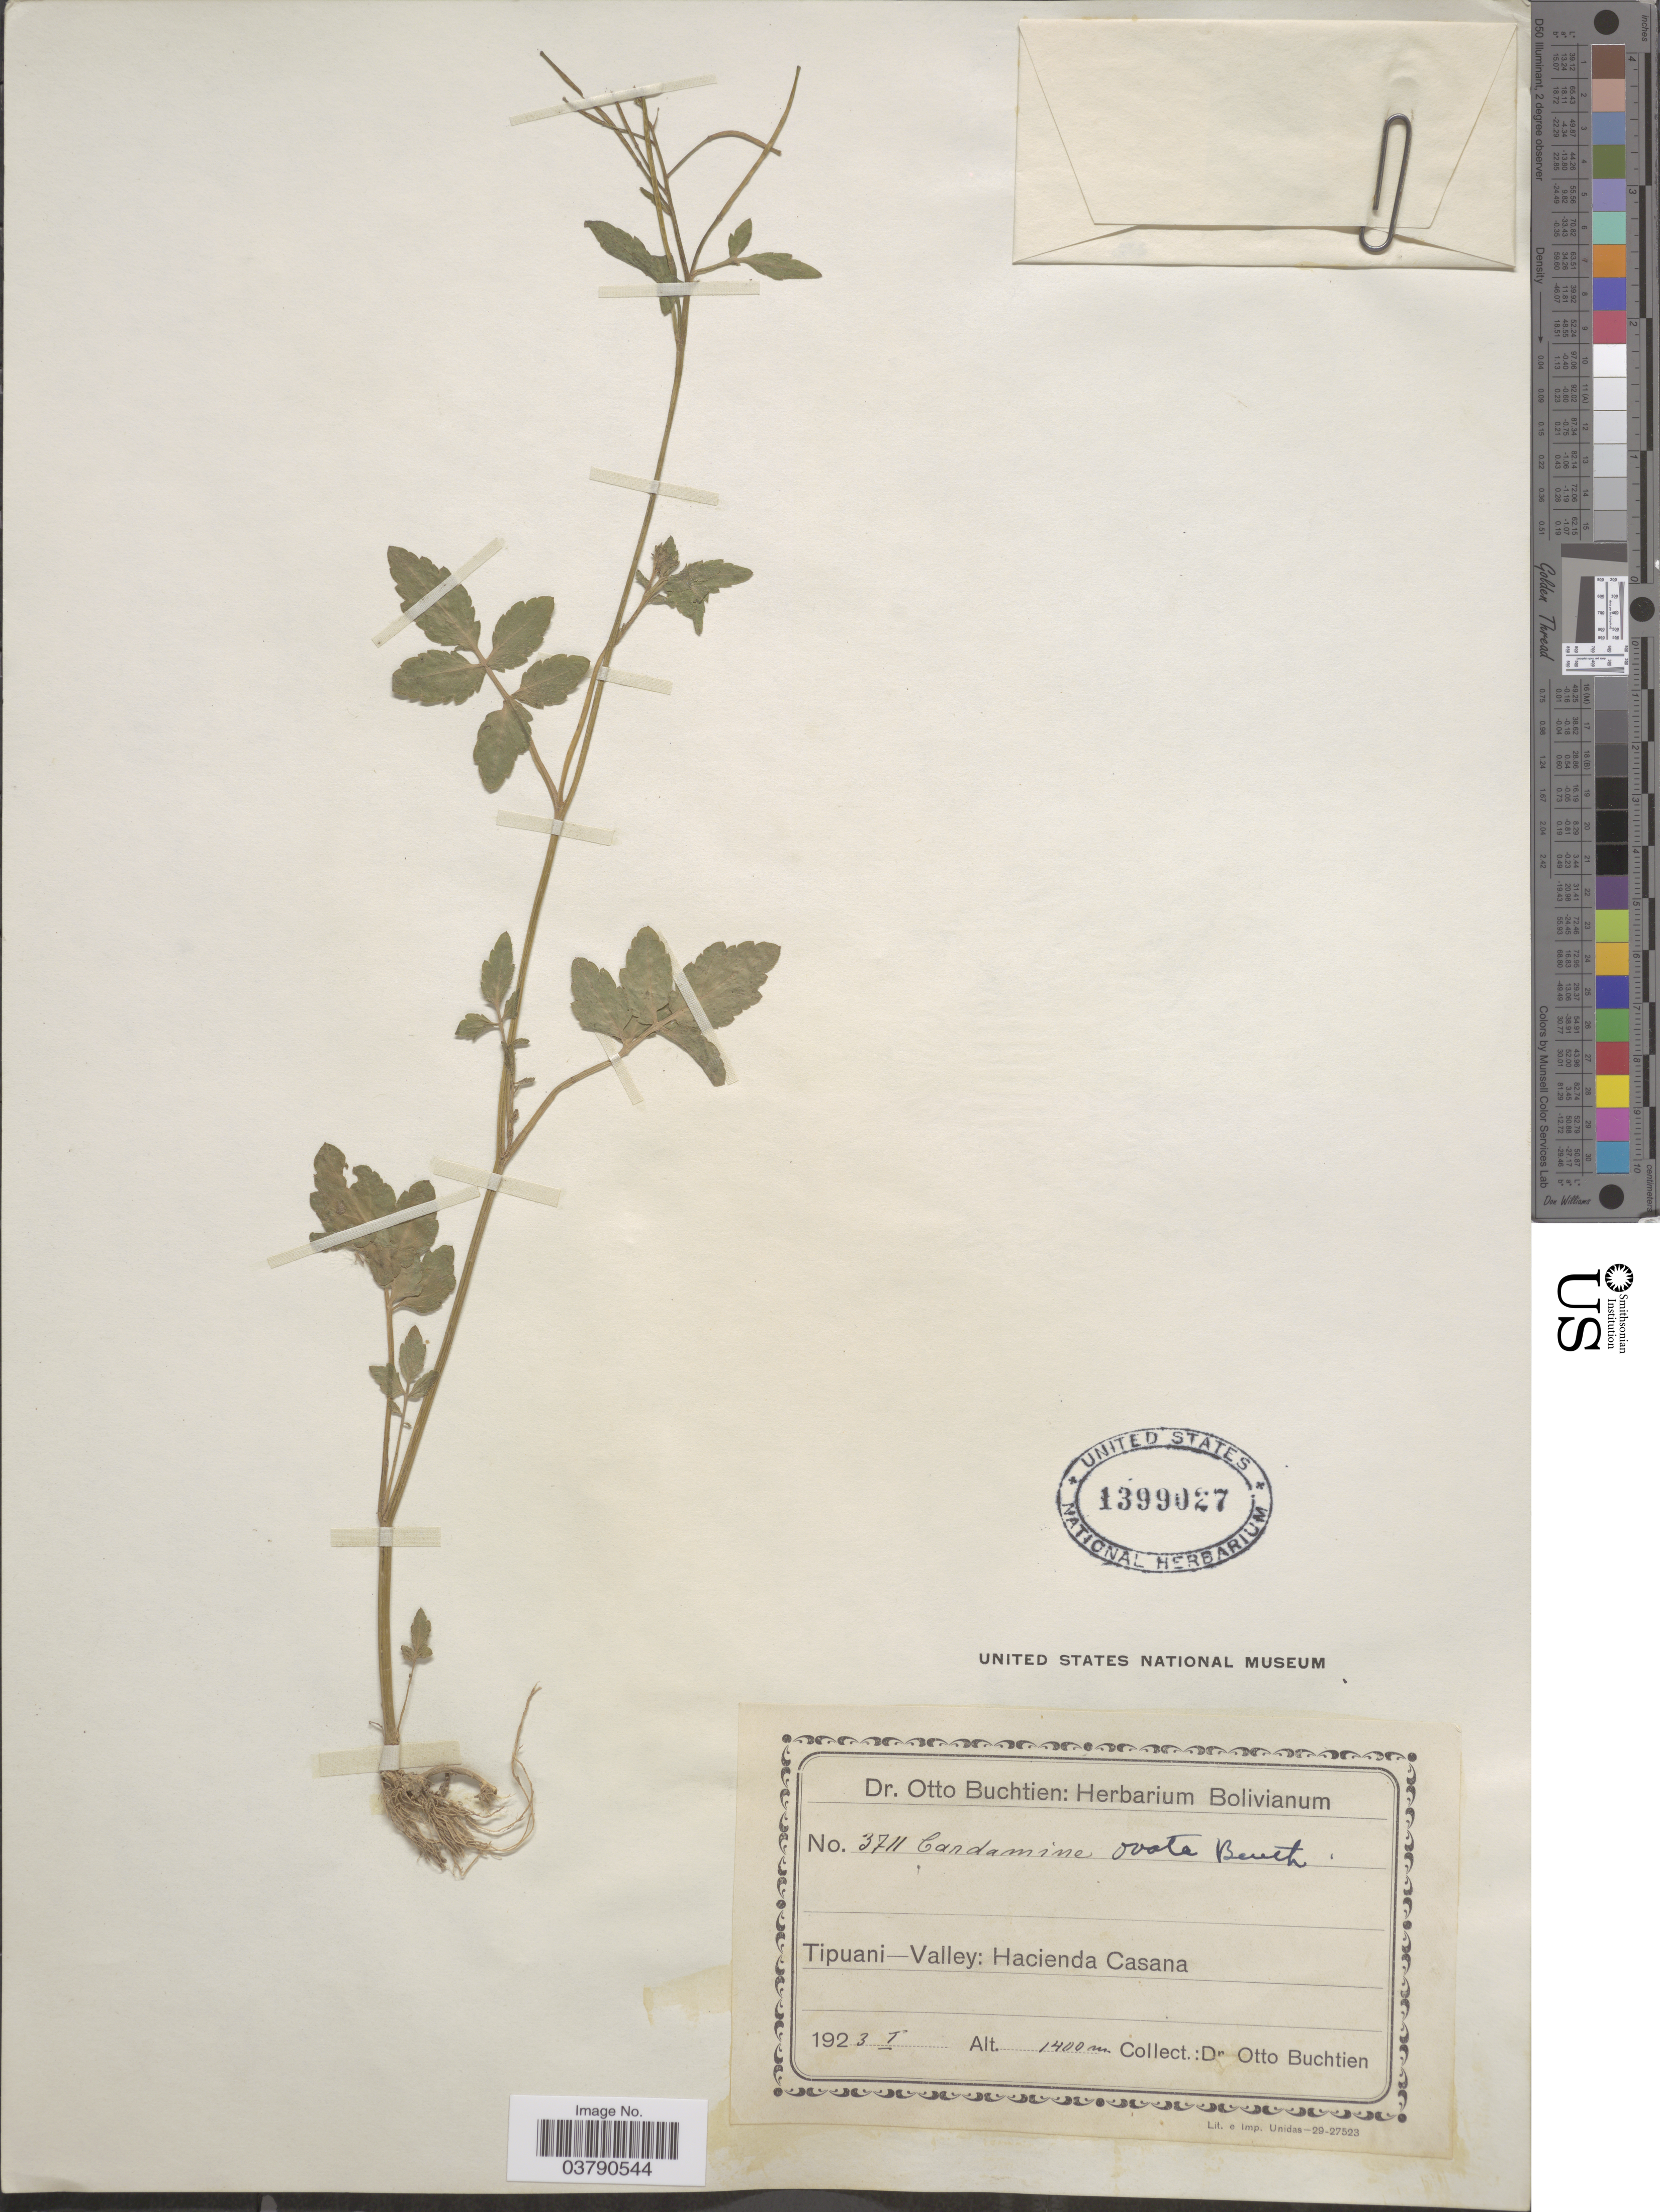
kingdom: Plantae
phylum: Tracheophyta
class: Magnoliopsida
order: Brassicales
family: Brassicaceae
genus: Cardamine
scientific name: Cardamine ovata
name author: Benth.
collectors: O. Buchtien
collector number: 3711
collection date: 1923-01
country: Bolivia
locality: Tipuani-Valley: Hacienda Casana.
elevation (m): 1400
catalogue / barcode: US 1399027